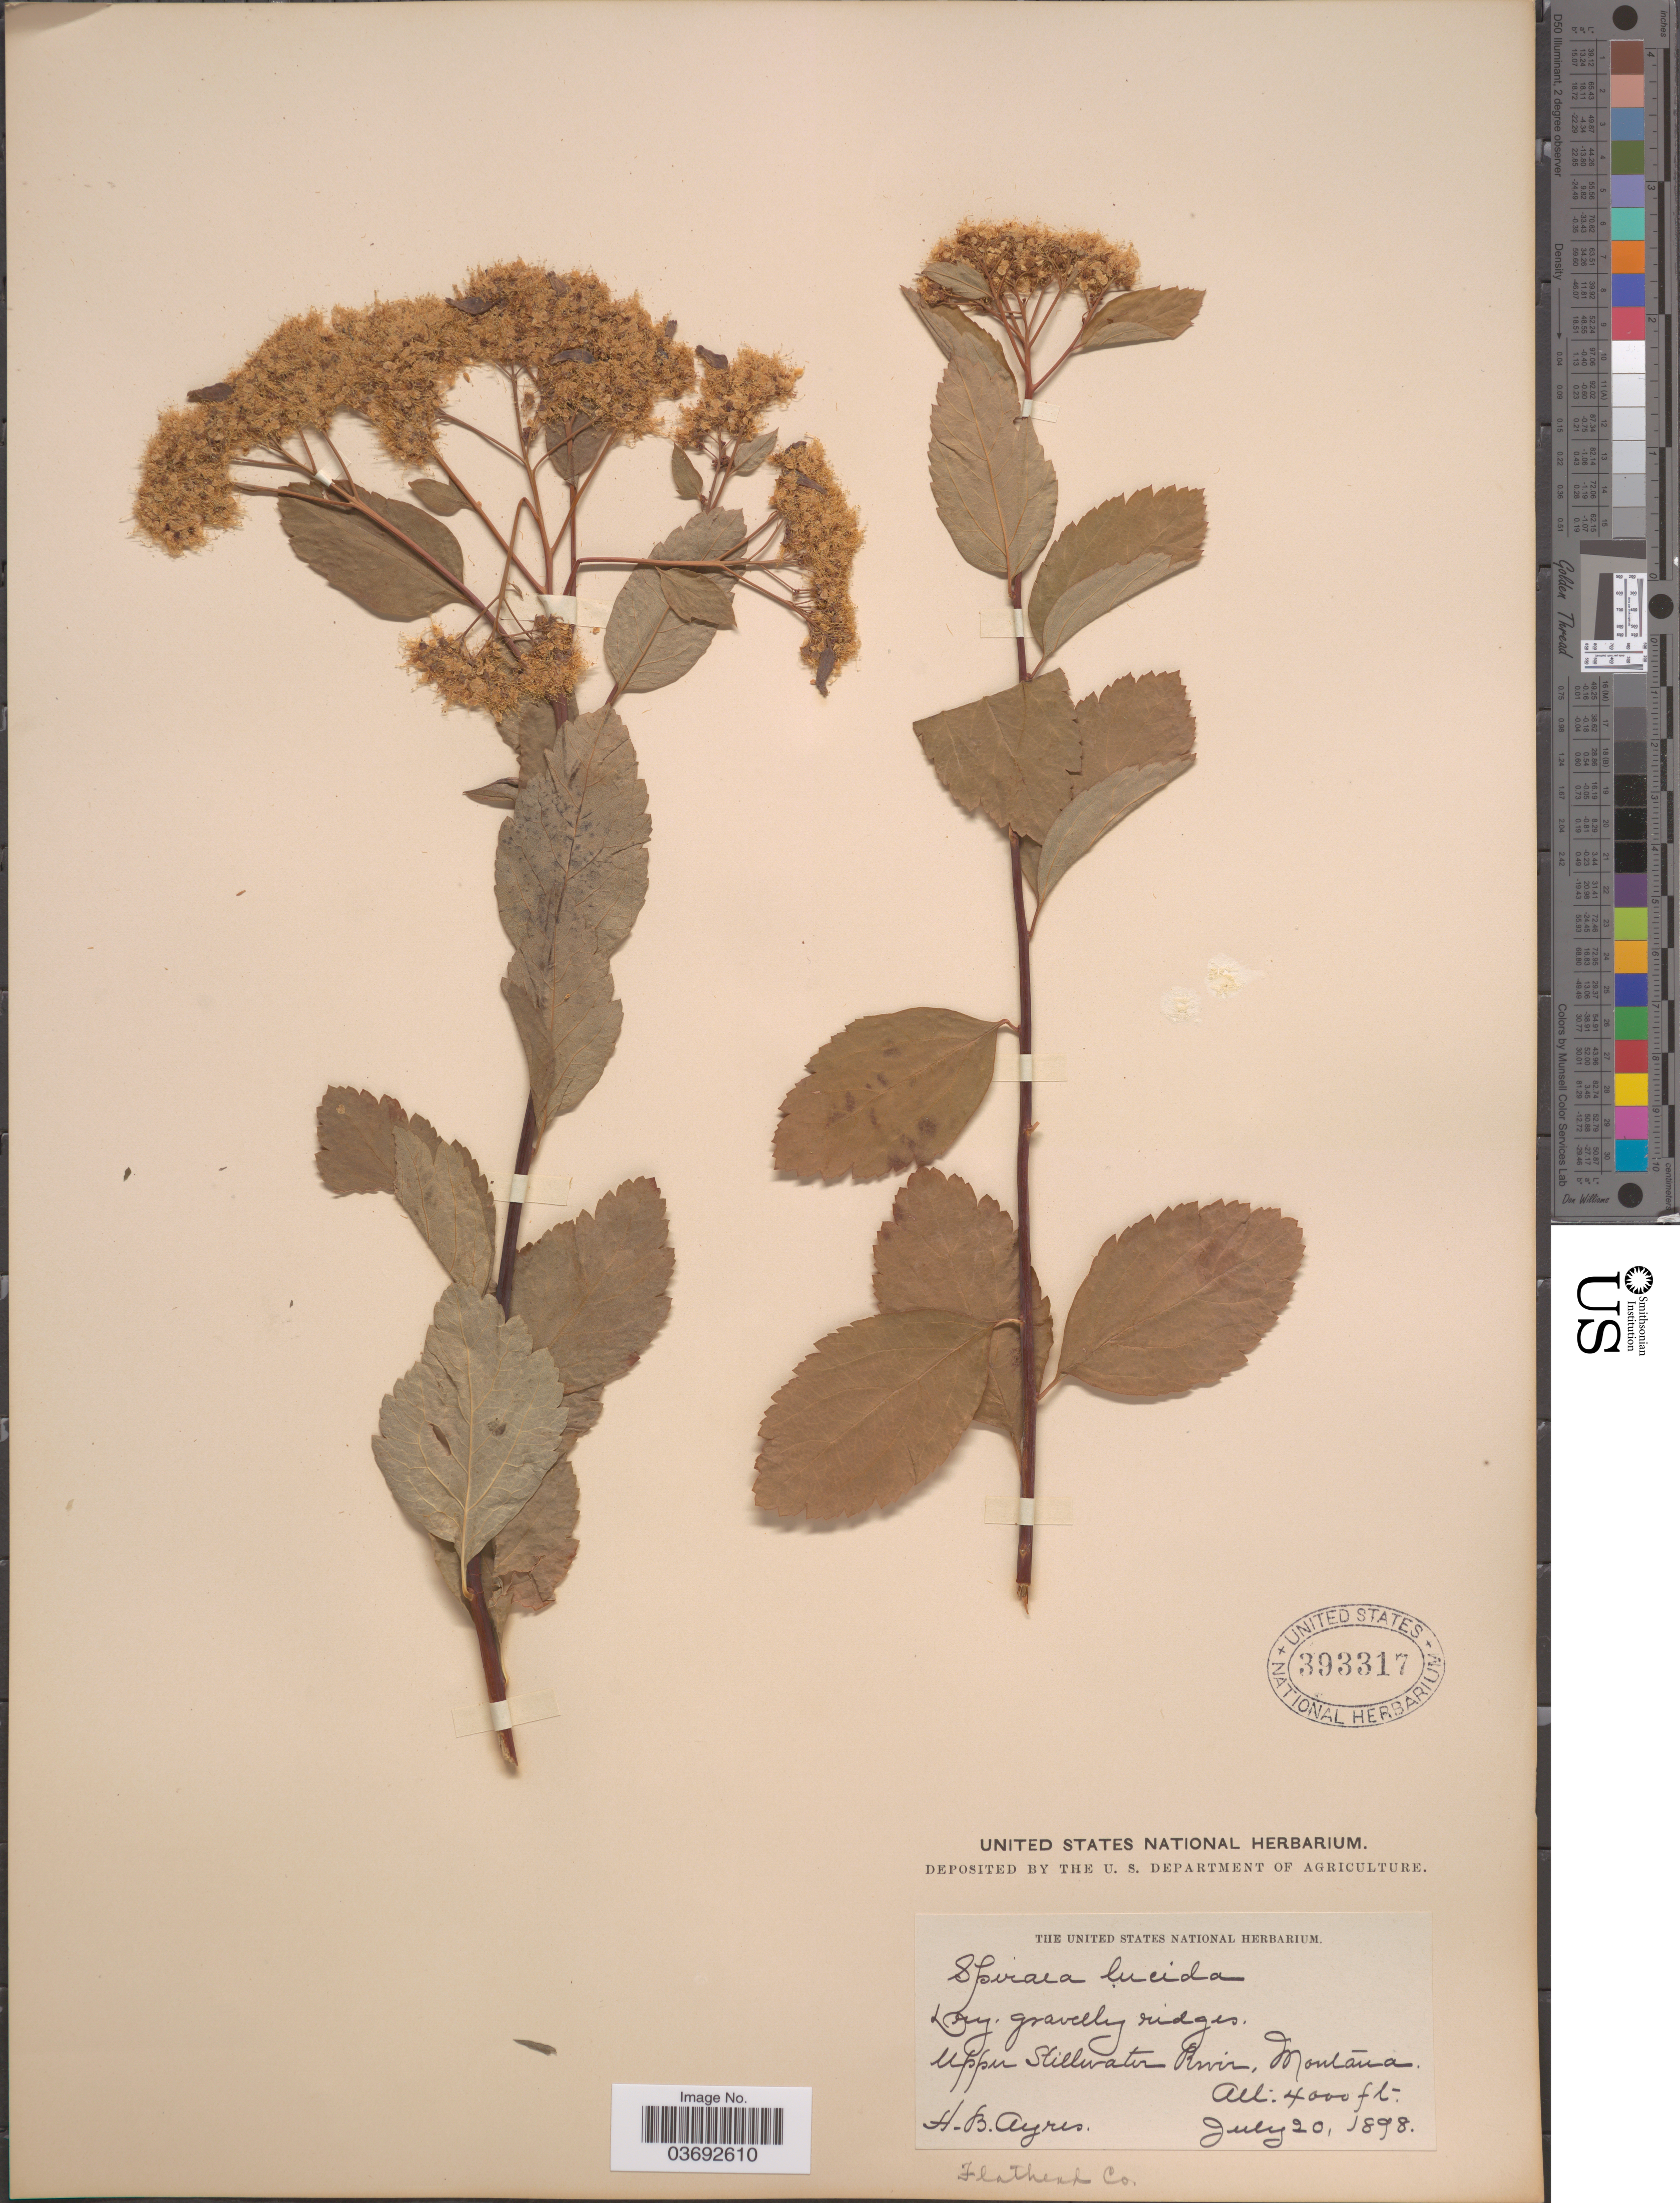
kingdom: Plantae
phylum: Tracheophyta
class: Magnoliopsida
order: Rosales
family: Rosaceae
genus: Spiraea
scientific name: Spiraea lucida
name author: Douglas ex Greene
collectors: H. Ayres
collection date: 1898-07-20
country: United States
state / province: Montana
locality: Upper Stillwater River, Flathead Co.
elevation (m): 1219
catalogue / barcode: US 393317